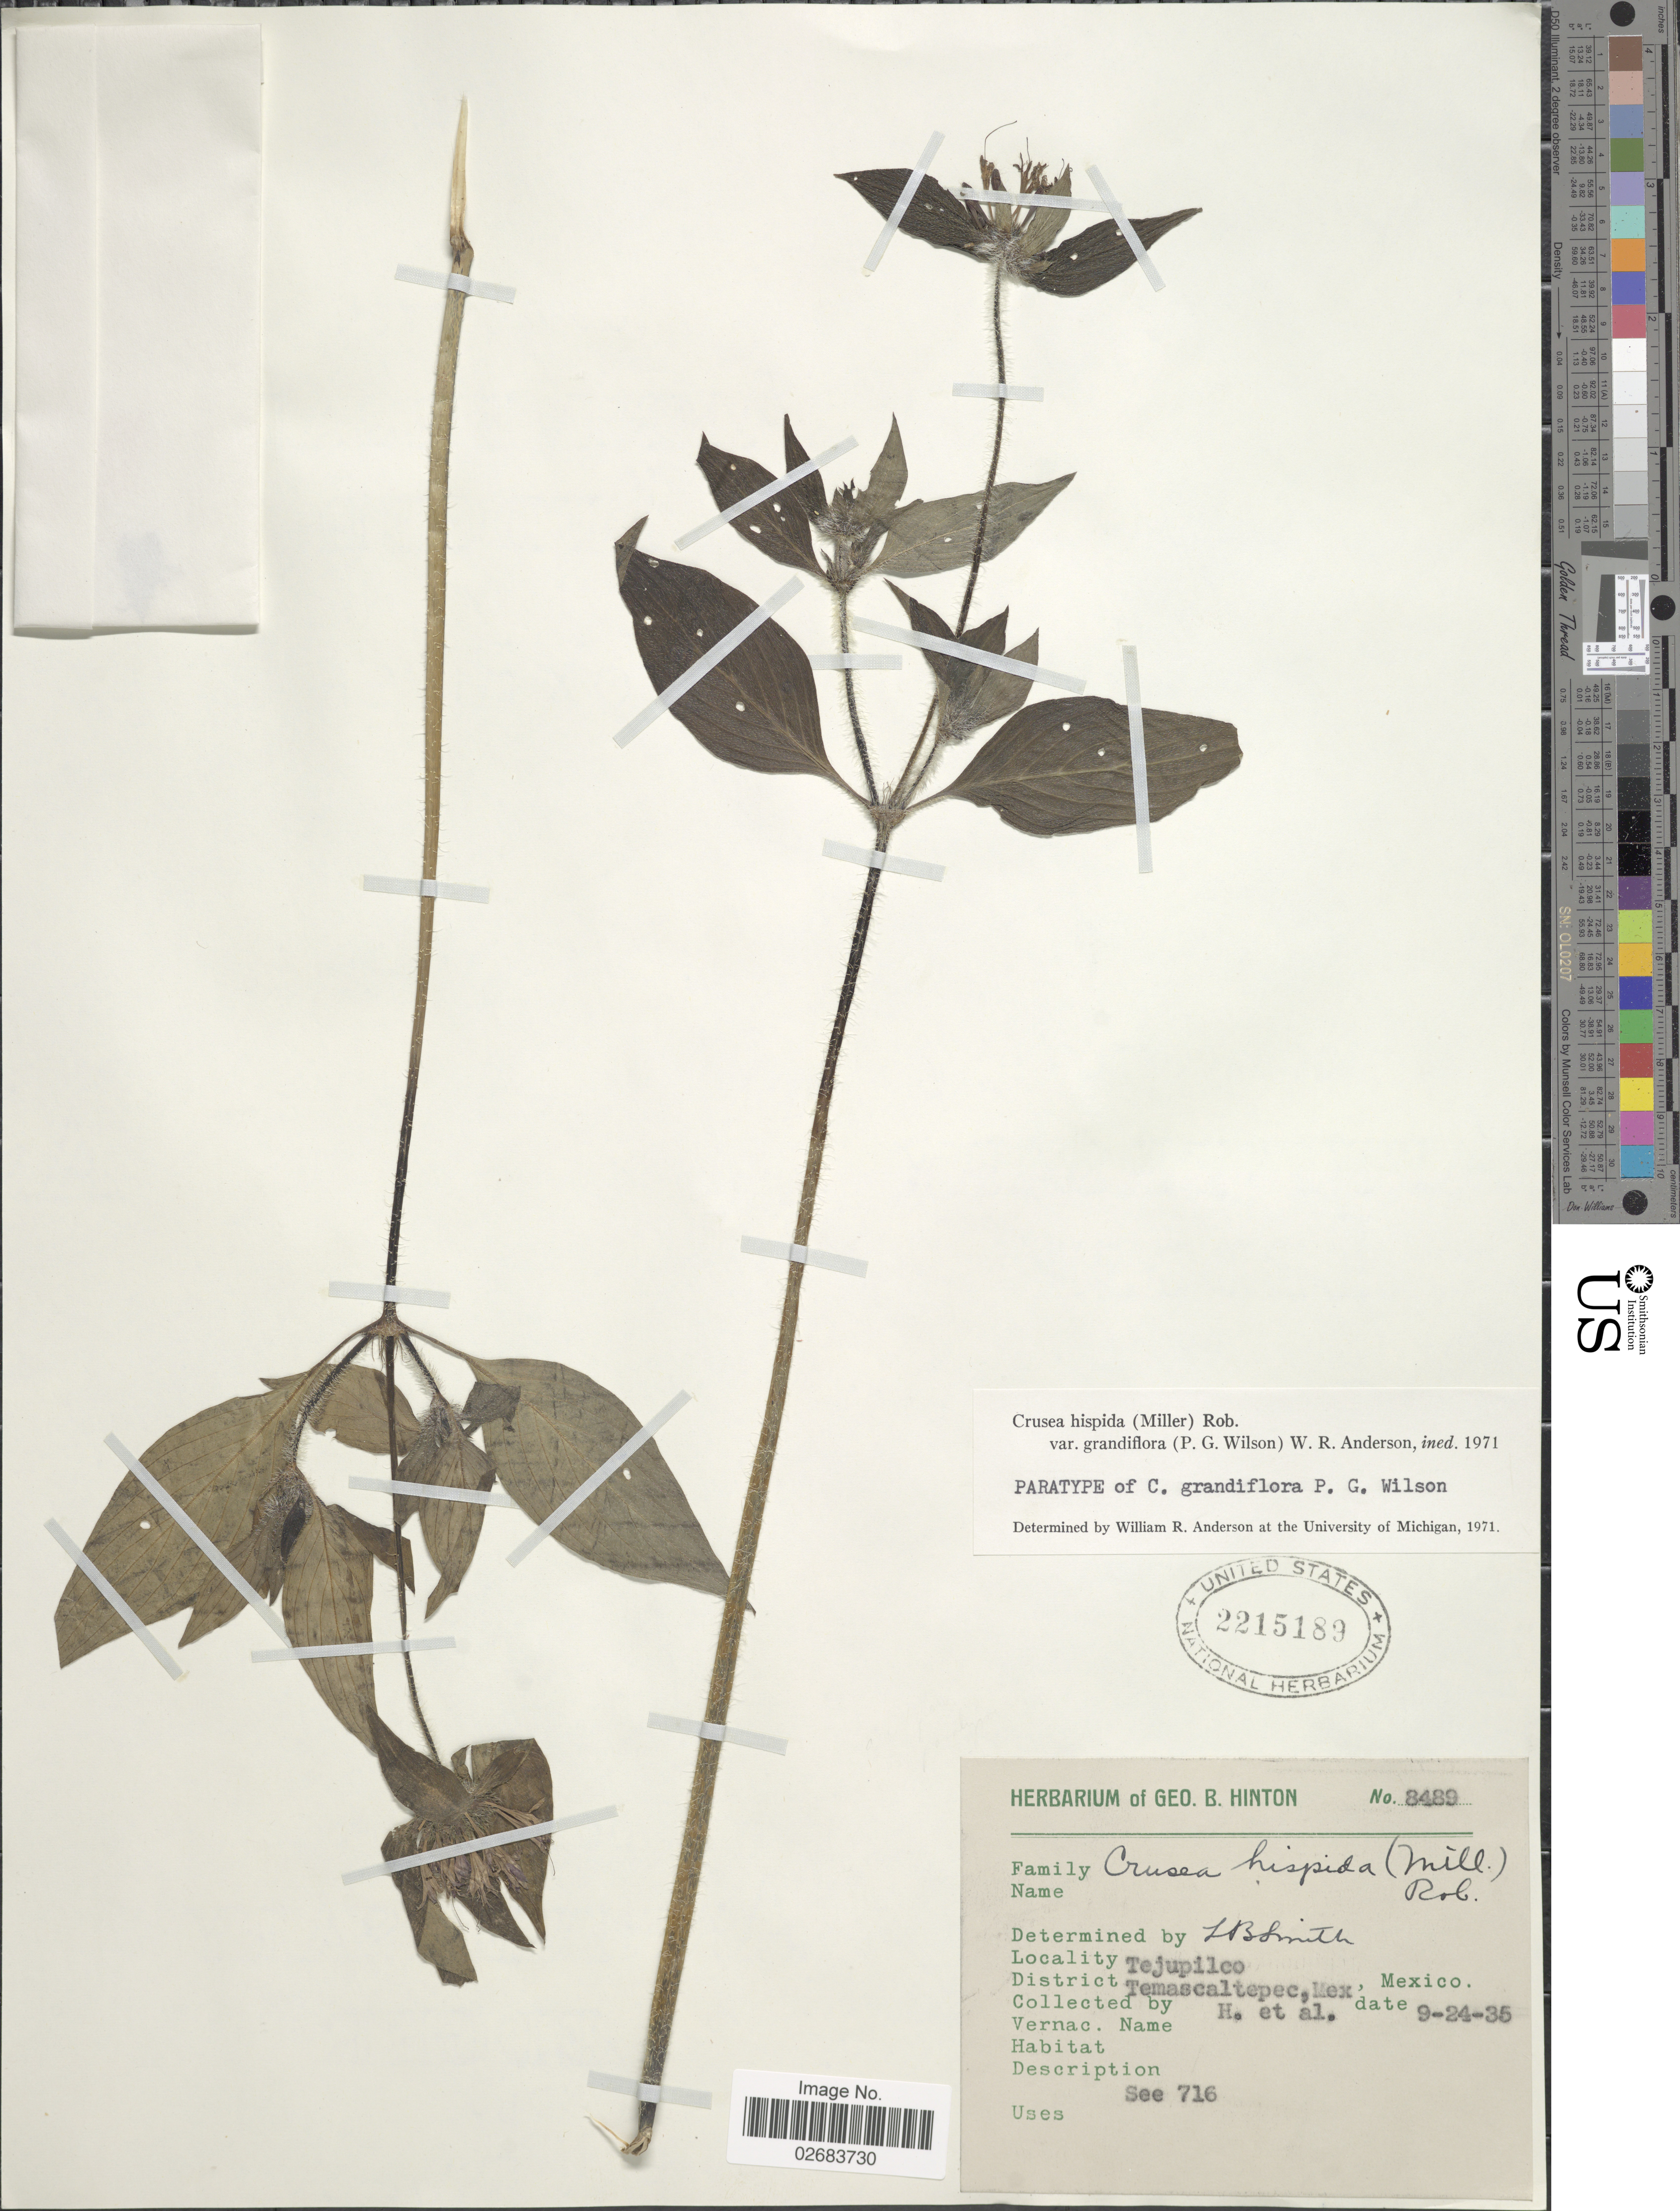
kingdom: Plantae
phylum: Tracheophyta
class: Magnoliopsida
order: Gentianales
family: Rubiaceae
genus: Crusea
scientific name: Crusea hispida var. grandiflora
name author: (Paul G. Wilson) W.R. Anderson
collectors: G. B. Hinton & et al.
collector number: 8489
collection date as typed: Transcribed d/m/y: 24/9/35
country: Mexico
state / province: México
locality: Tejupilco. District Temascaltepec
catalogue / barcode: US 2215189